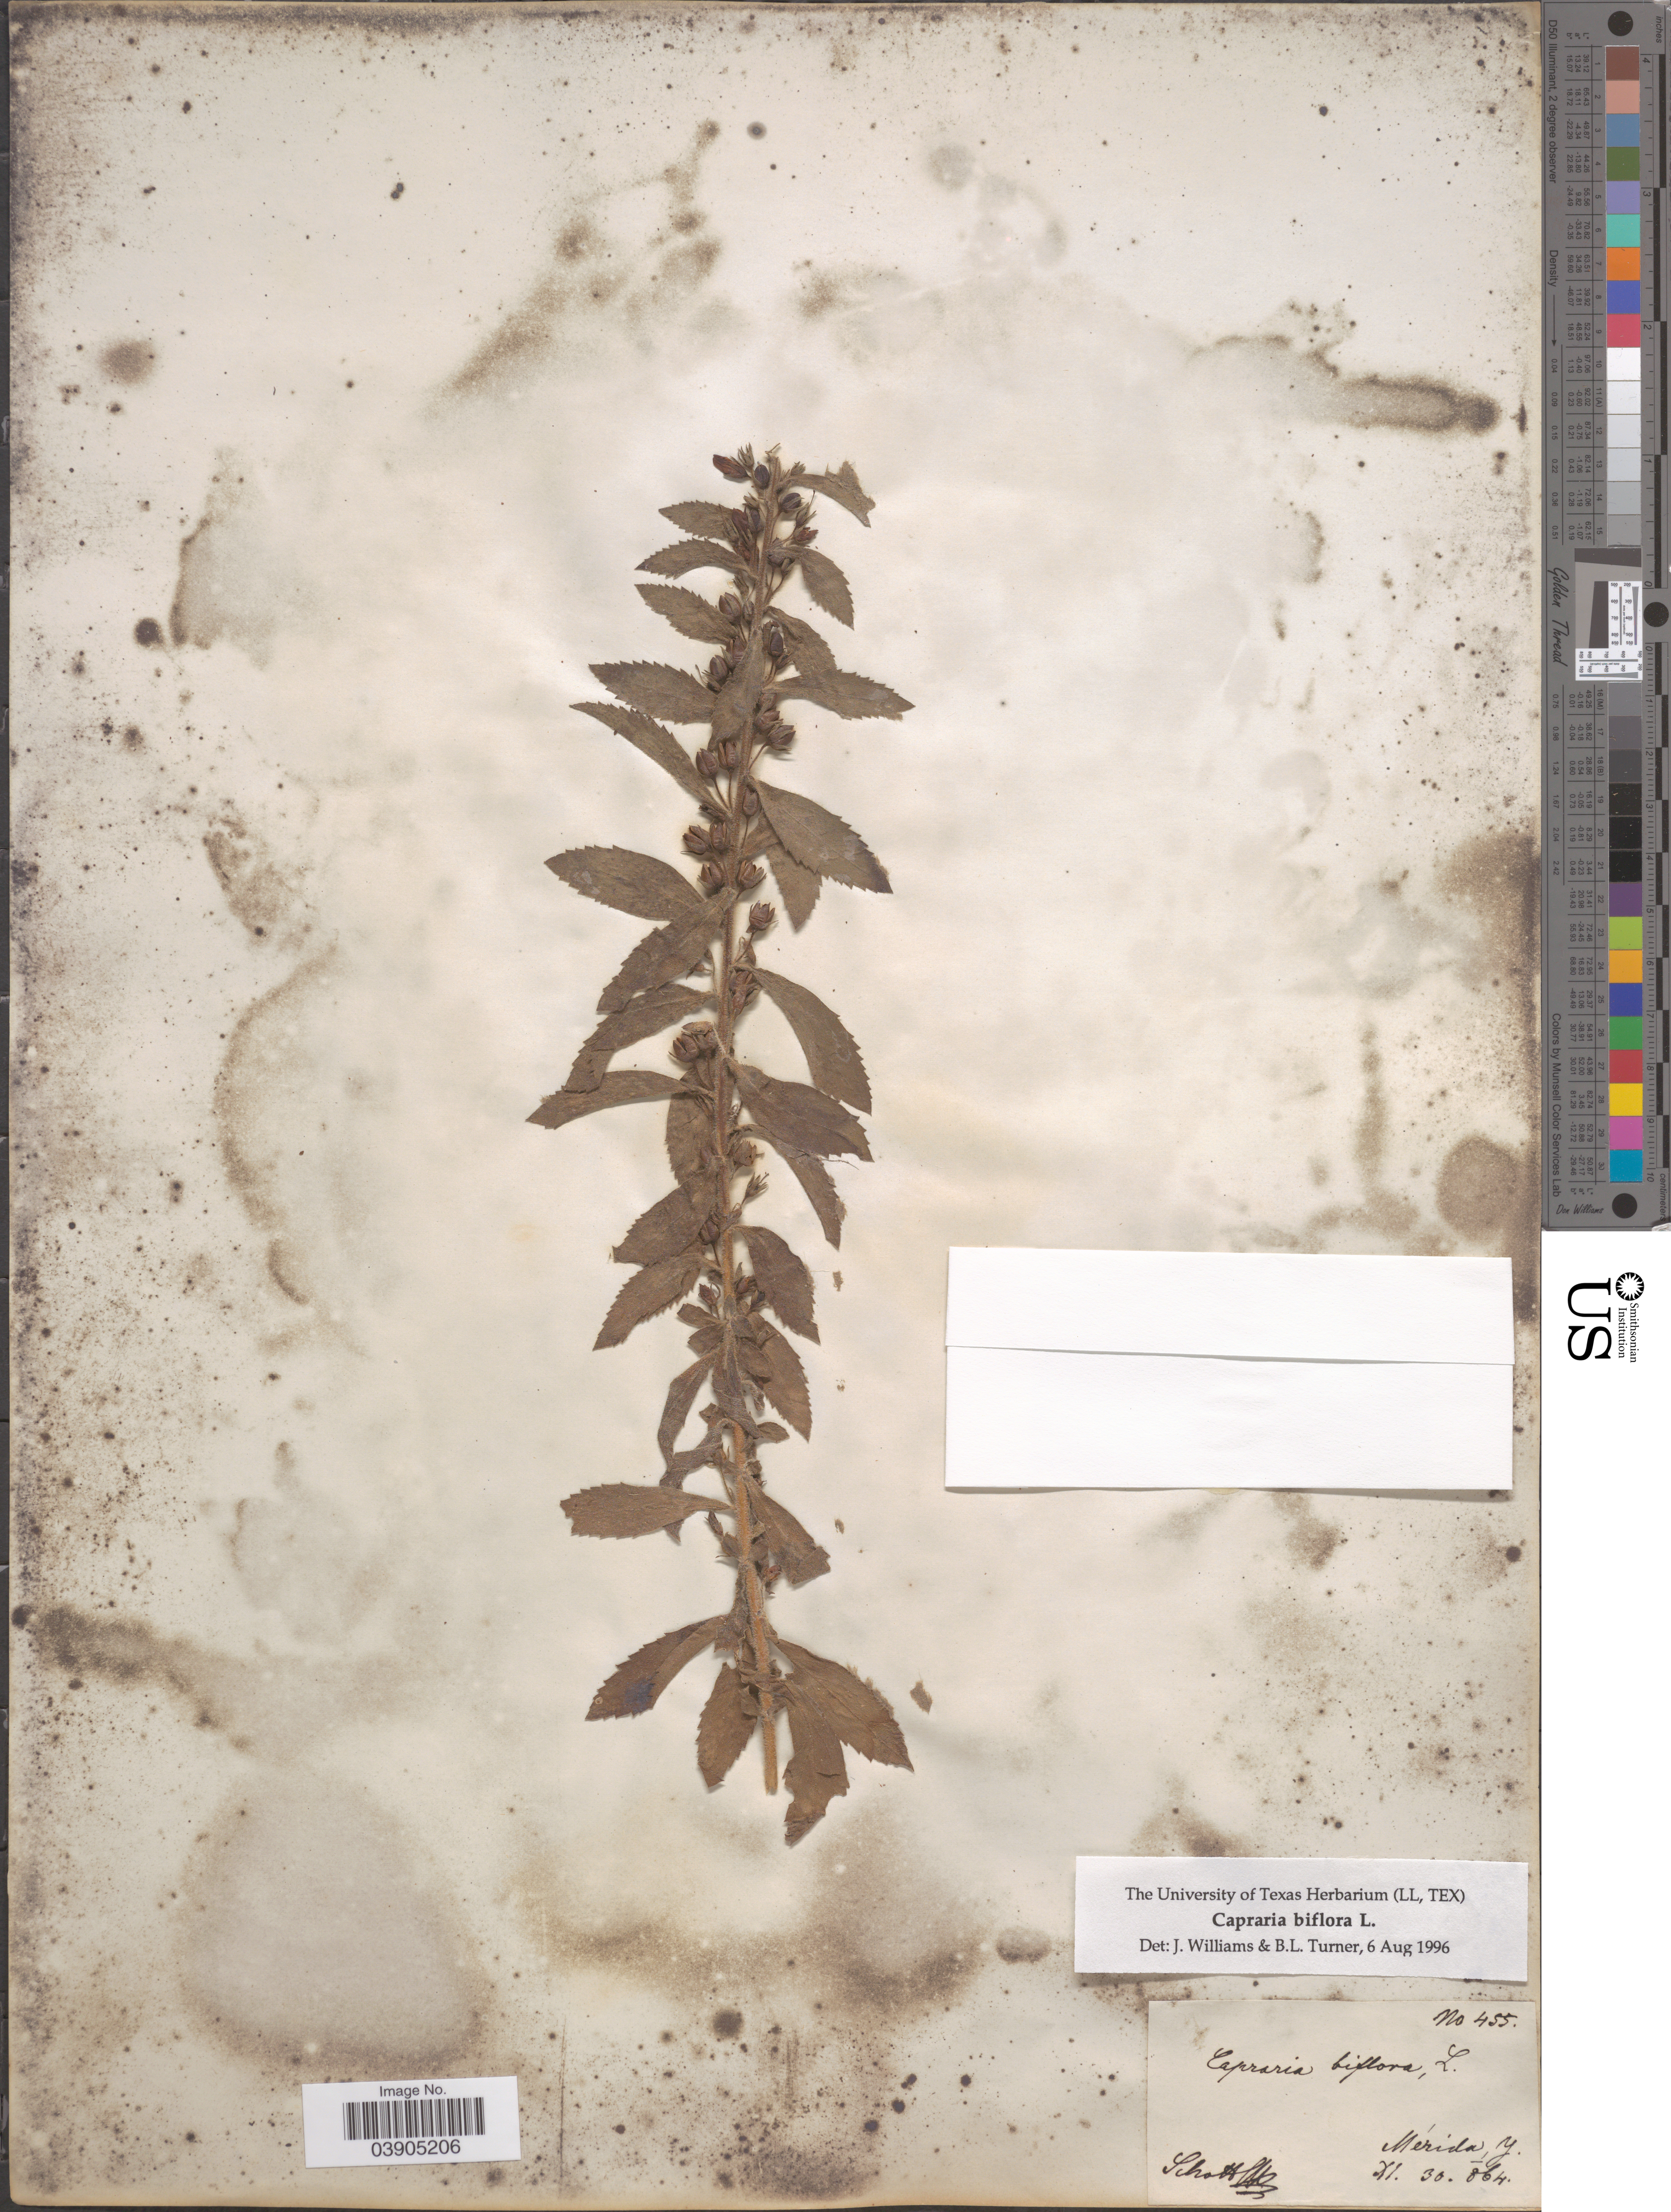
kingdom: Plantae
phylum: Tracheophyta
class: Magnoliopsida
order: Lamiales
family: Scrophulariaceae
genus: Capraria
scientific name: Capraria biflora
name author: L.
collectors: -. Schottz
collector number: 455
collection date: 1864-11-30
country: Mexico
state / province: Yucatán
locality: Mérida, Y.